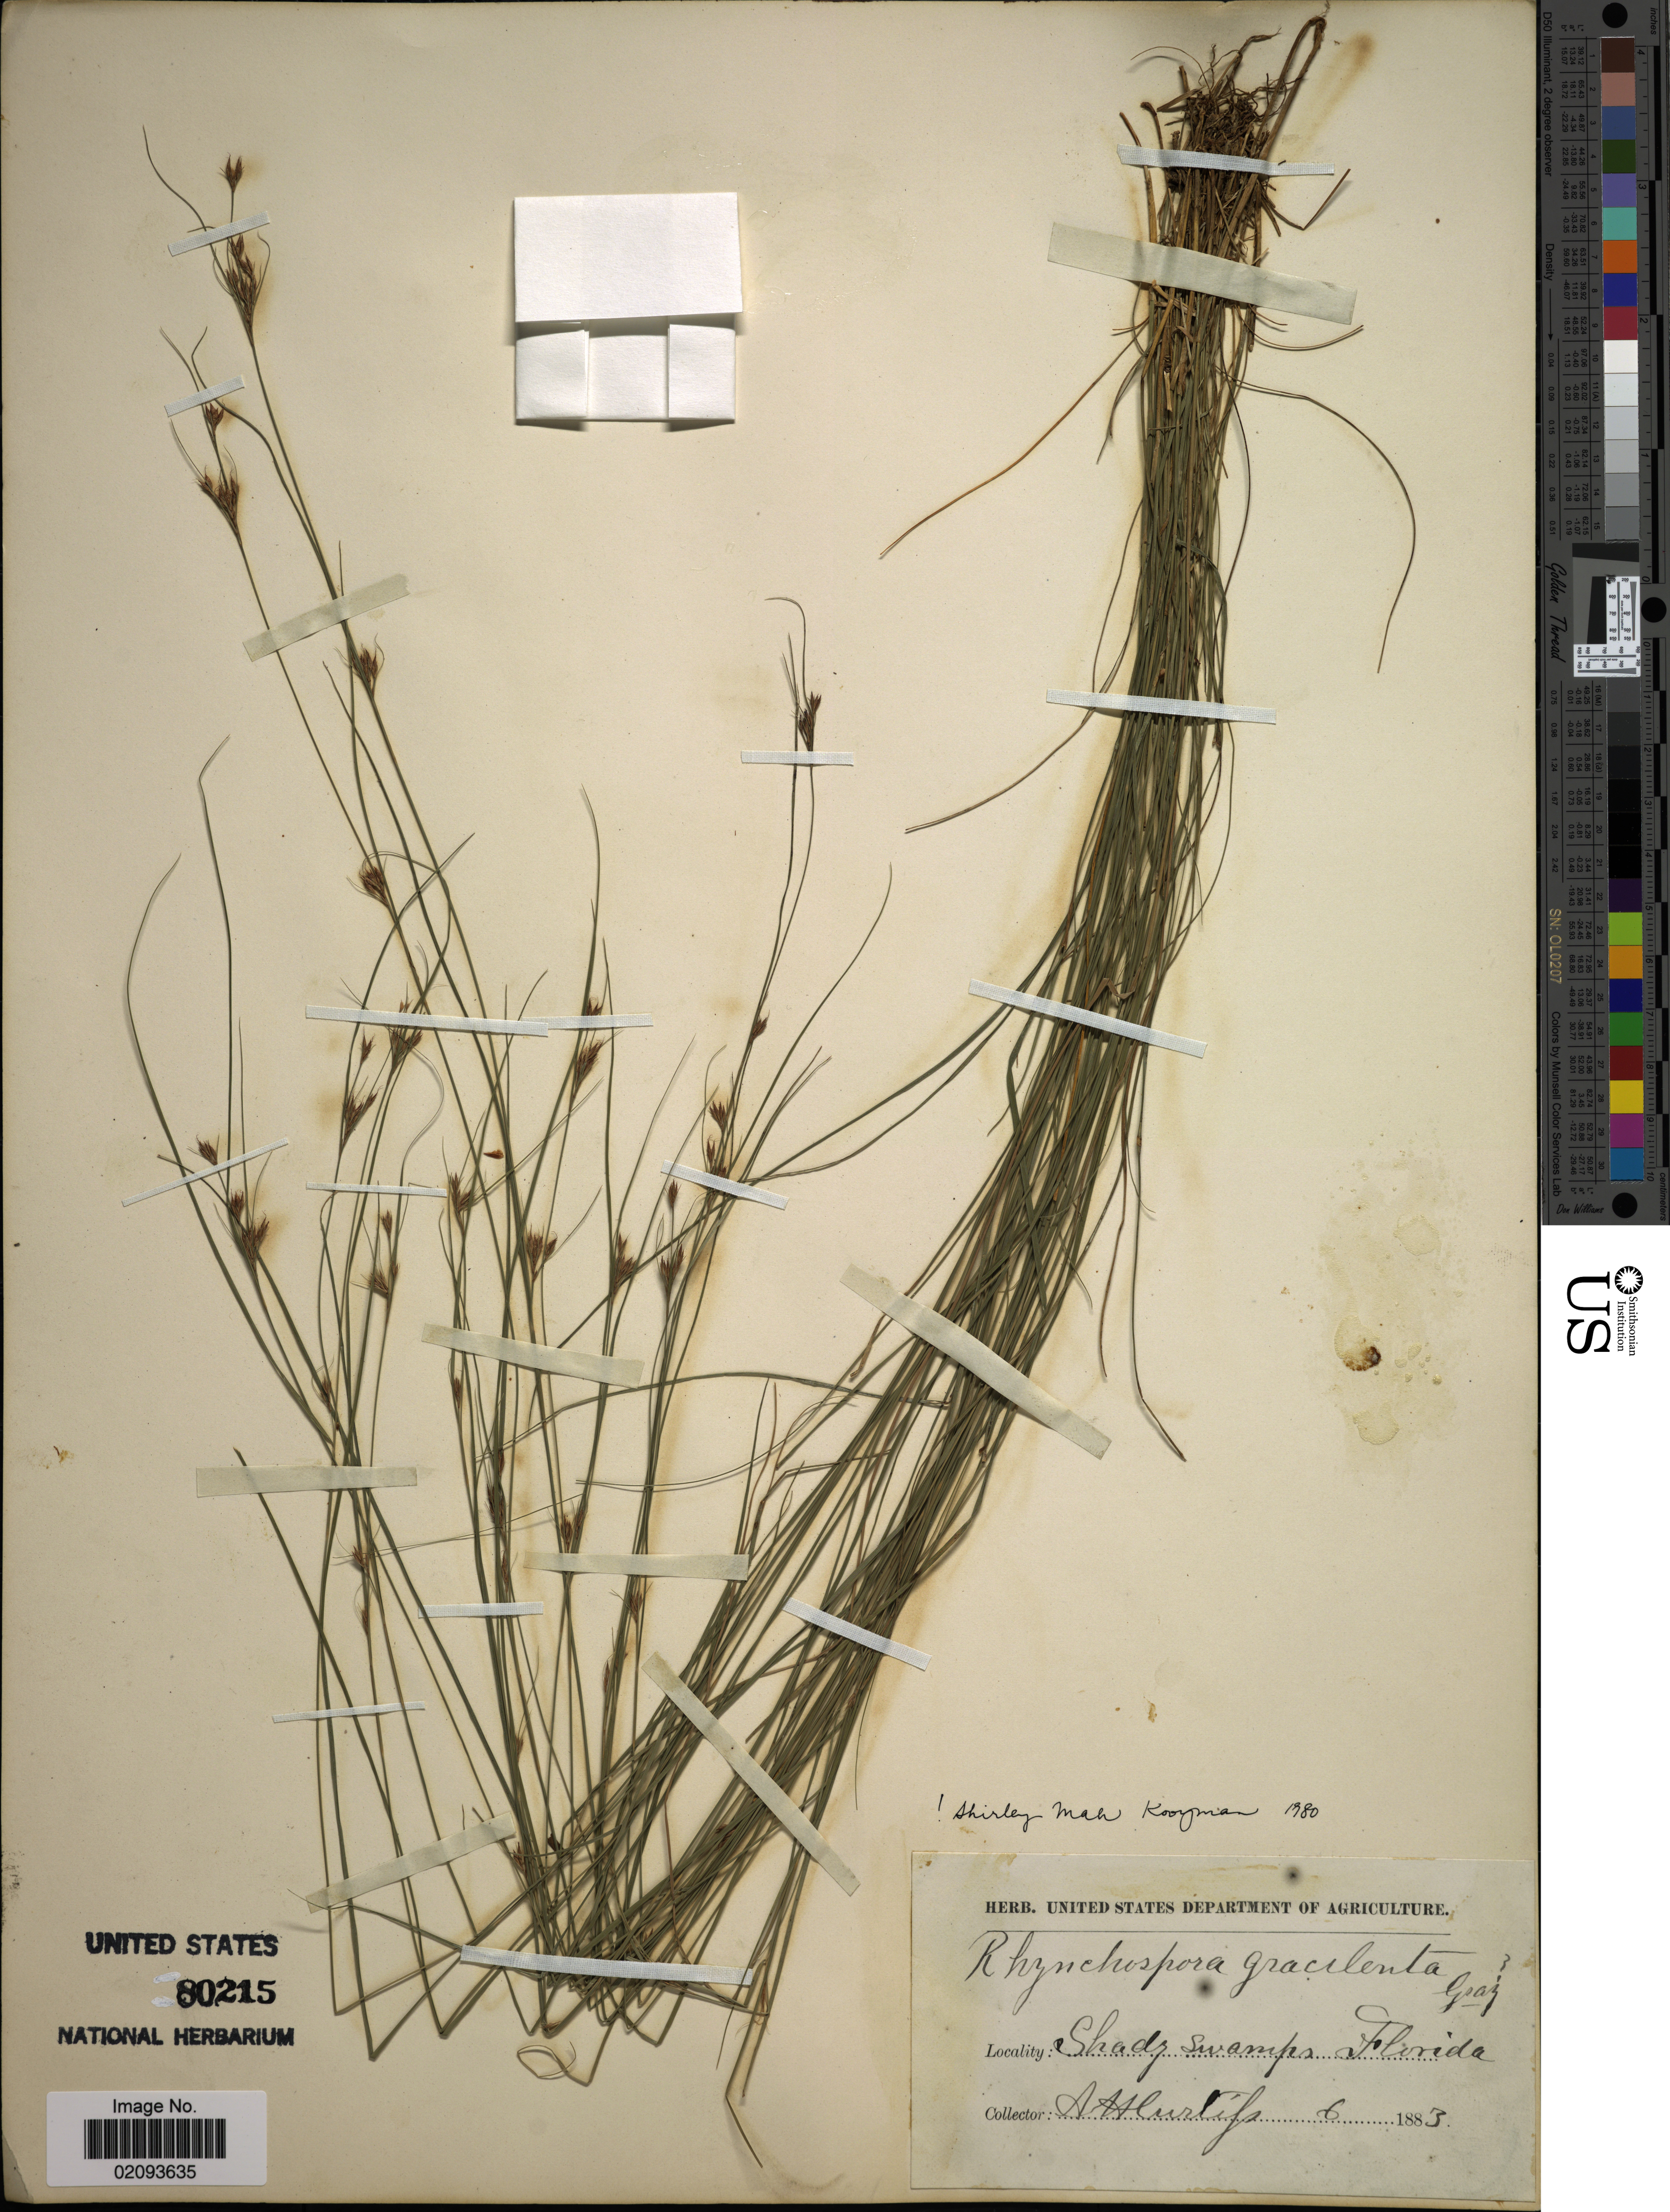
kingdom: Plantae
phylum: Tracheophyta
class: Liliopsida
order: Poales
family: Cyperaceae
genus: Rhynchospora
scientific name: Rhynchospora gracilenta A. Gray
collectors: A. H. Curtiss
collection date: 1883-06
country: United States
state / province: Florida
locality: Shady swamps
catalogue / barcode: US 80215